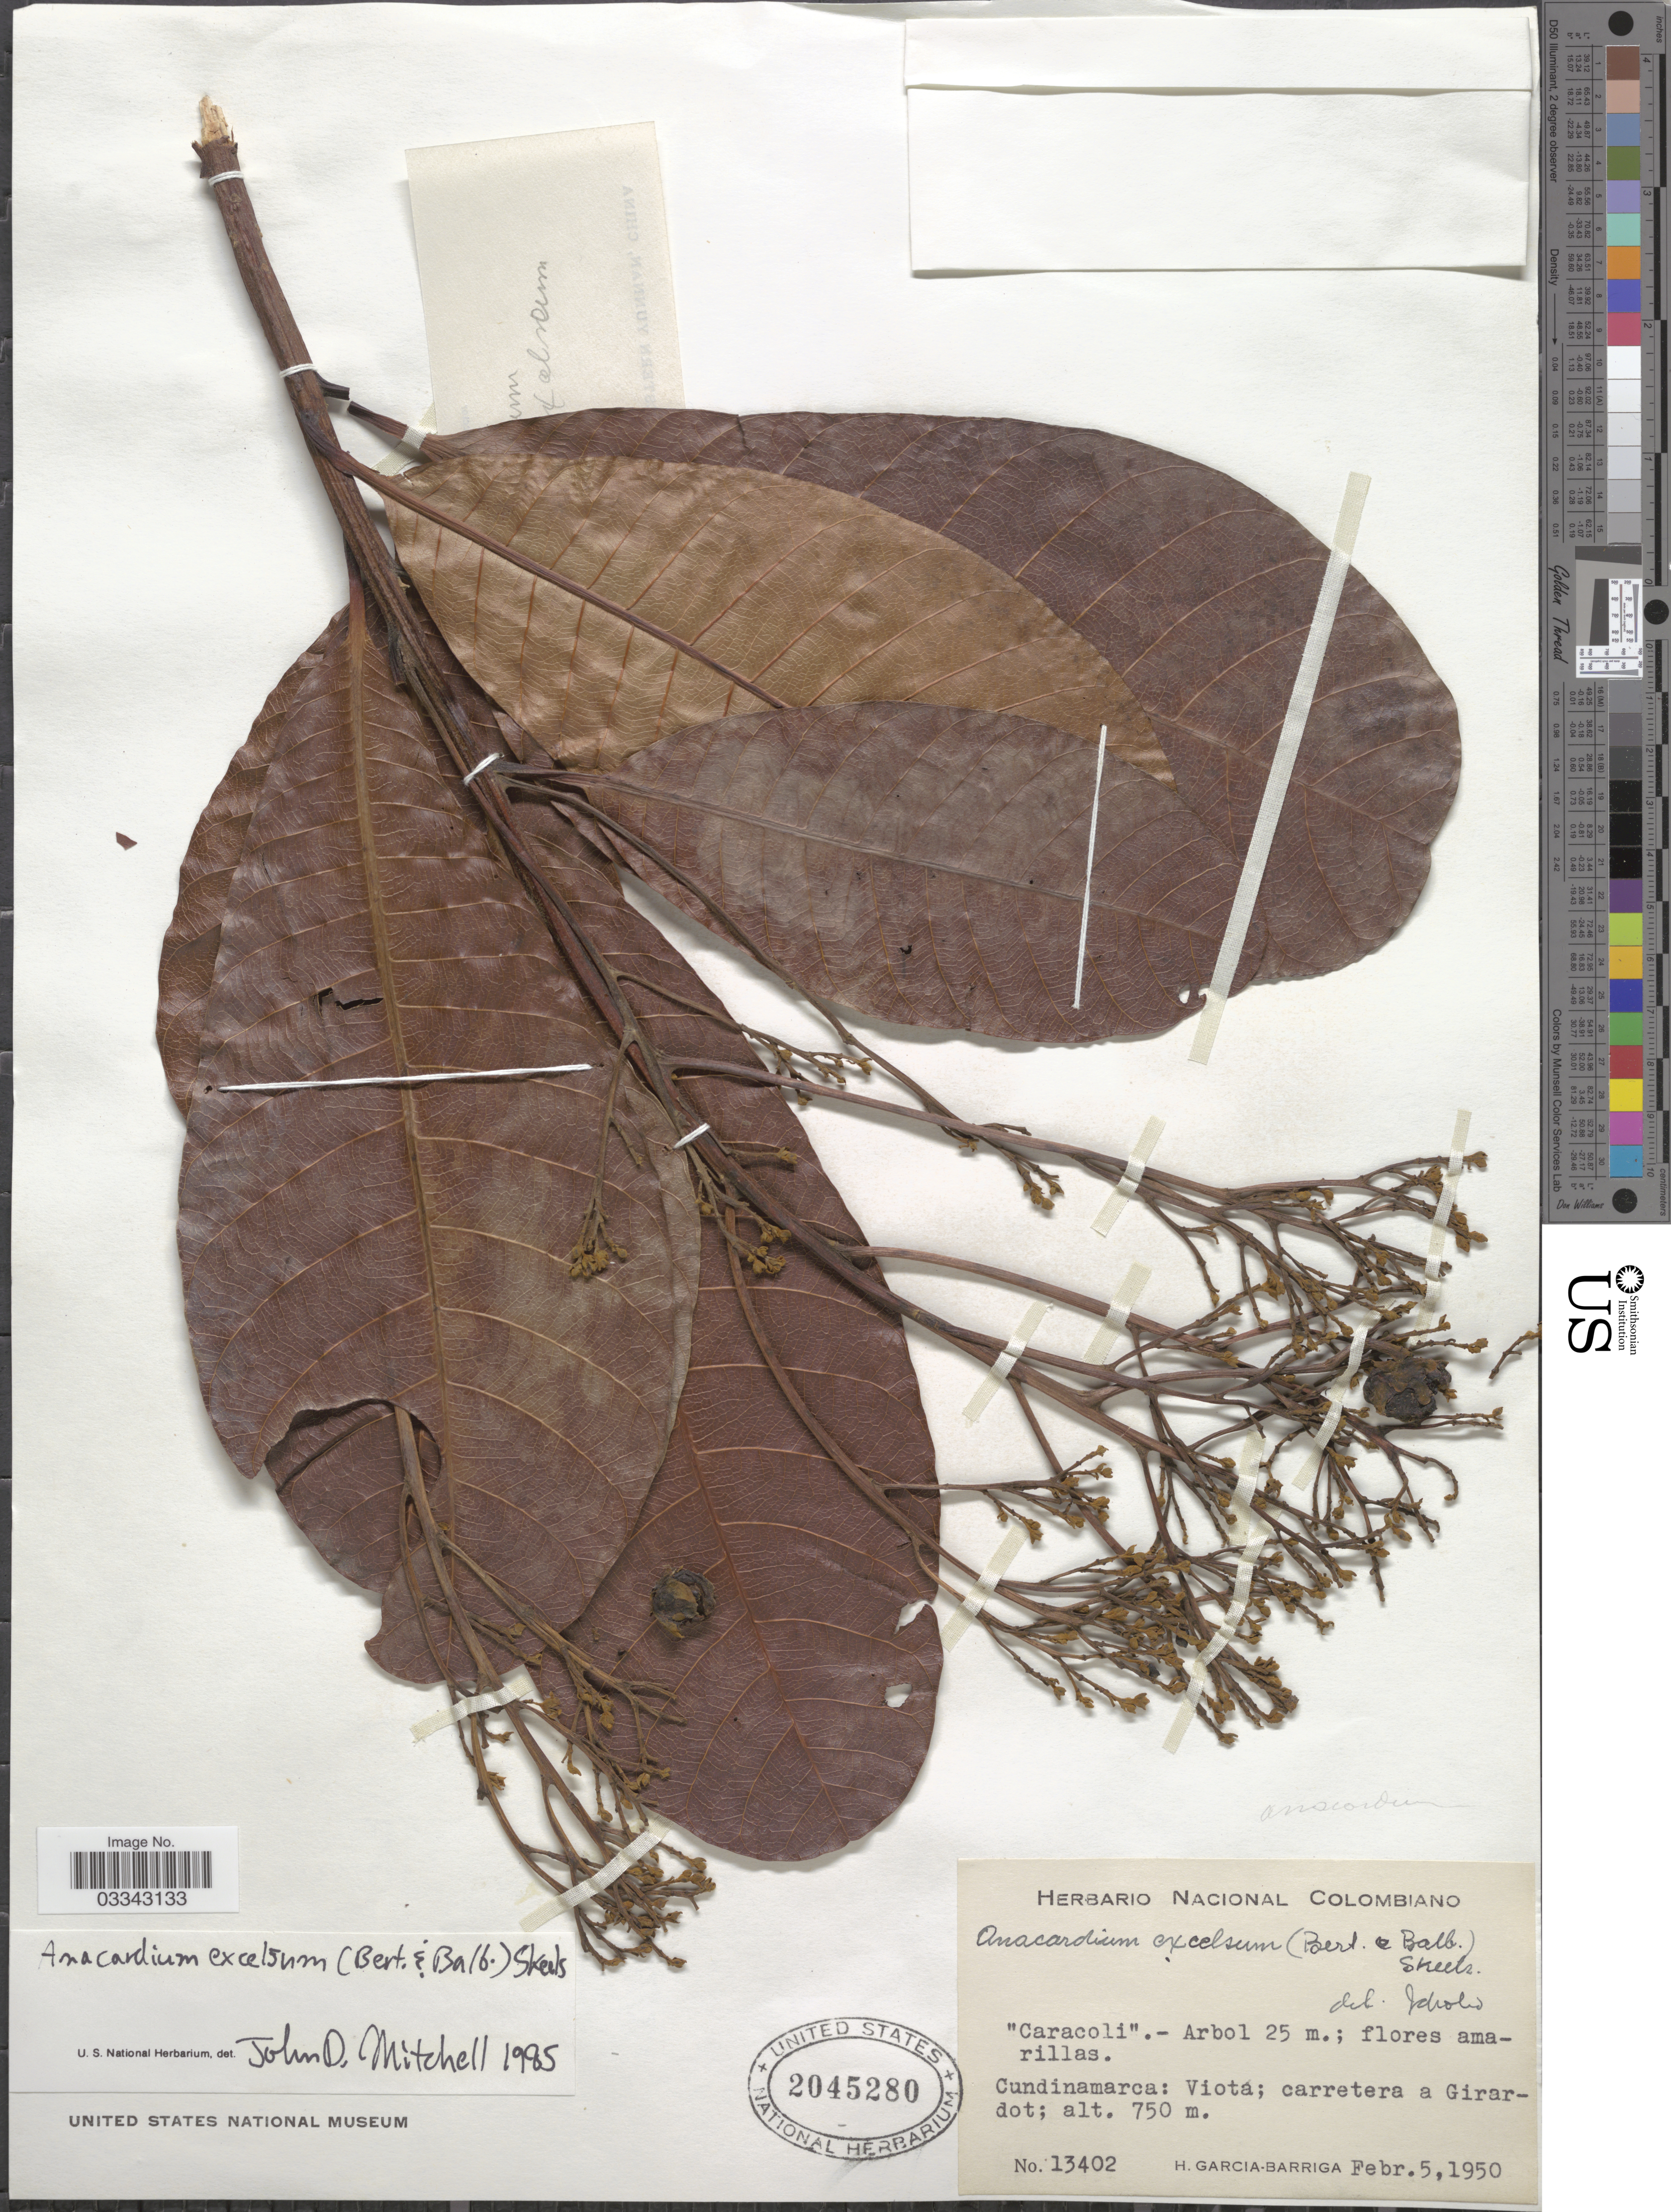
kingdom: Plantae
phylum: Tracheophyta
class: Magnoliopsida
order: Sapindales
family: Anacardiaceae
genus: Anacardium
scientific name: Anacardium excelsum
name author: (Kunth) Skeels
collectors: H. García Barriga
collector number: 13402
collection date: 1950-02-05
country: Colombia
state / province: Cundinamarca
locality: Viotá; carretera a Girardot.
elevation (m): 750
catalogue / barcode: US 2045280